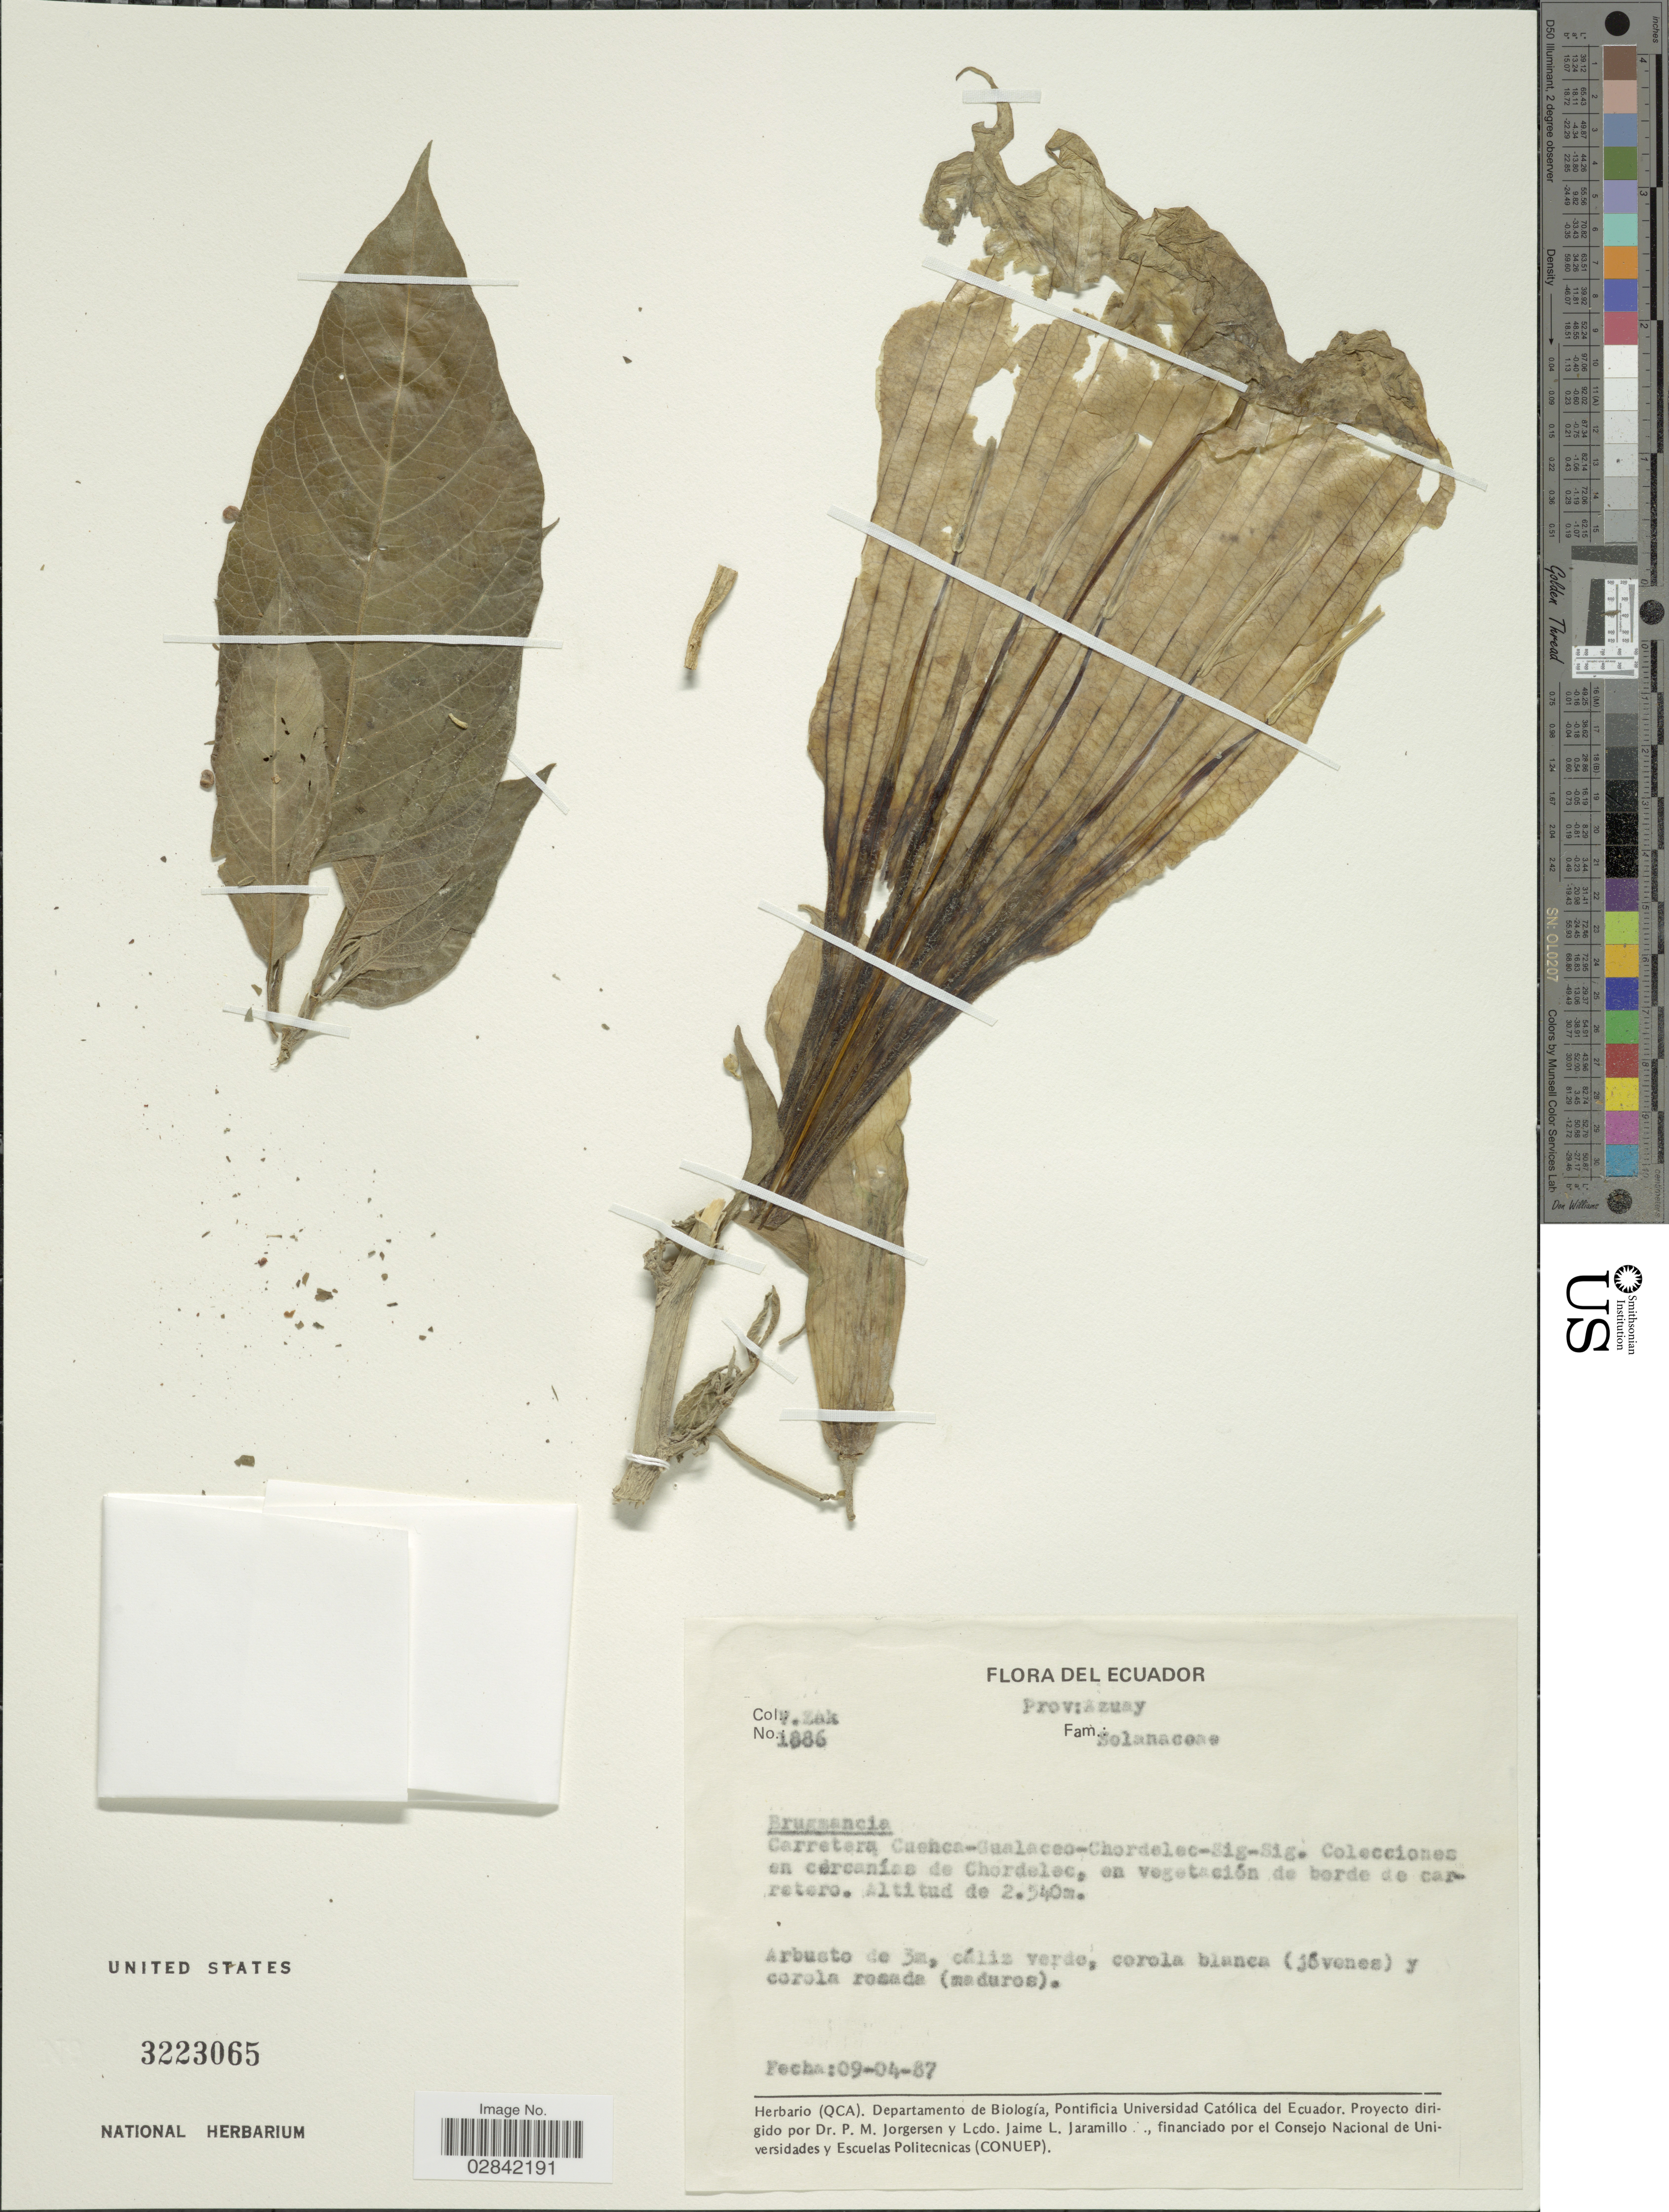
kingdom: Plantae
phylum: Tracheophyta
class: Magnoliopsida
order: Solanales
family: Solanaceae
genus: Brugmansia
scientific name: Brugmansia sp.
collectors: V. Zak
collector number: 1886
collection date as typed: Transcribed d/m/y: 9/4/87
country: Ecuador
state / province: Azuay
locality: Prov: Azuay, Carretera Cachca-Gualaceo-Chordelec-Sig Sig.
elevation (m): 2540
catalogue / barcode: US 3223065